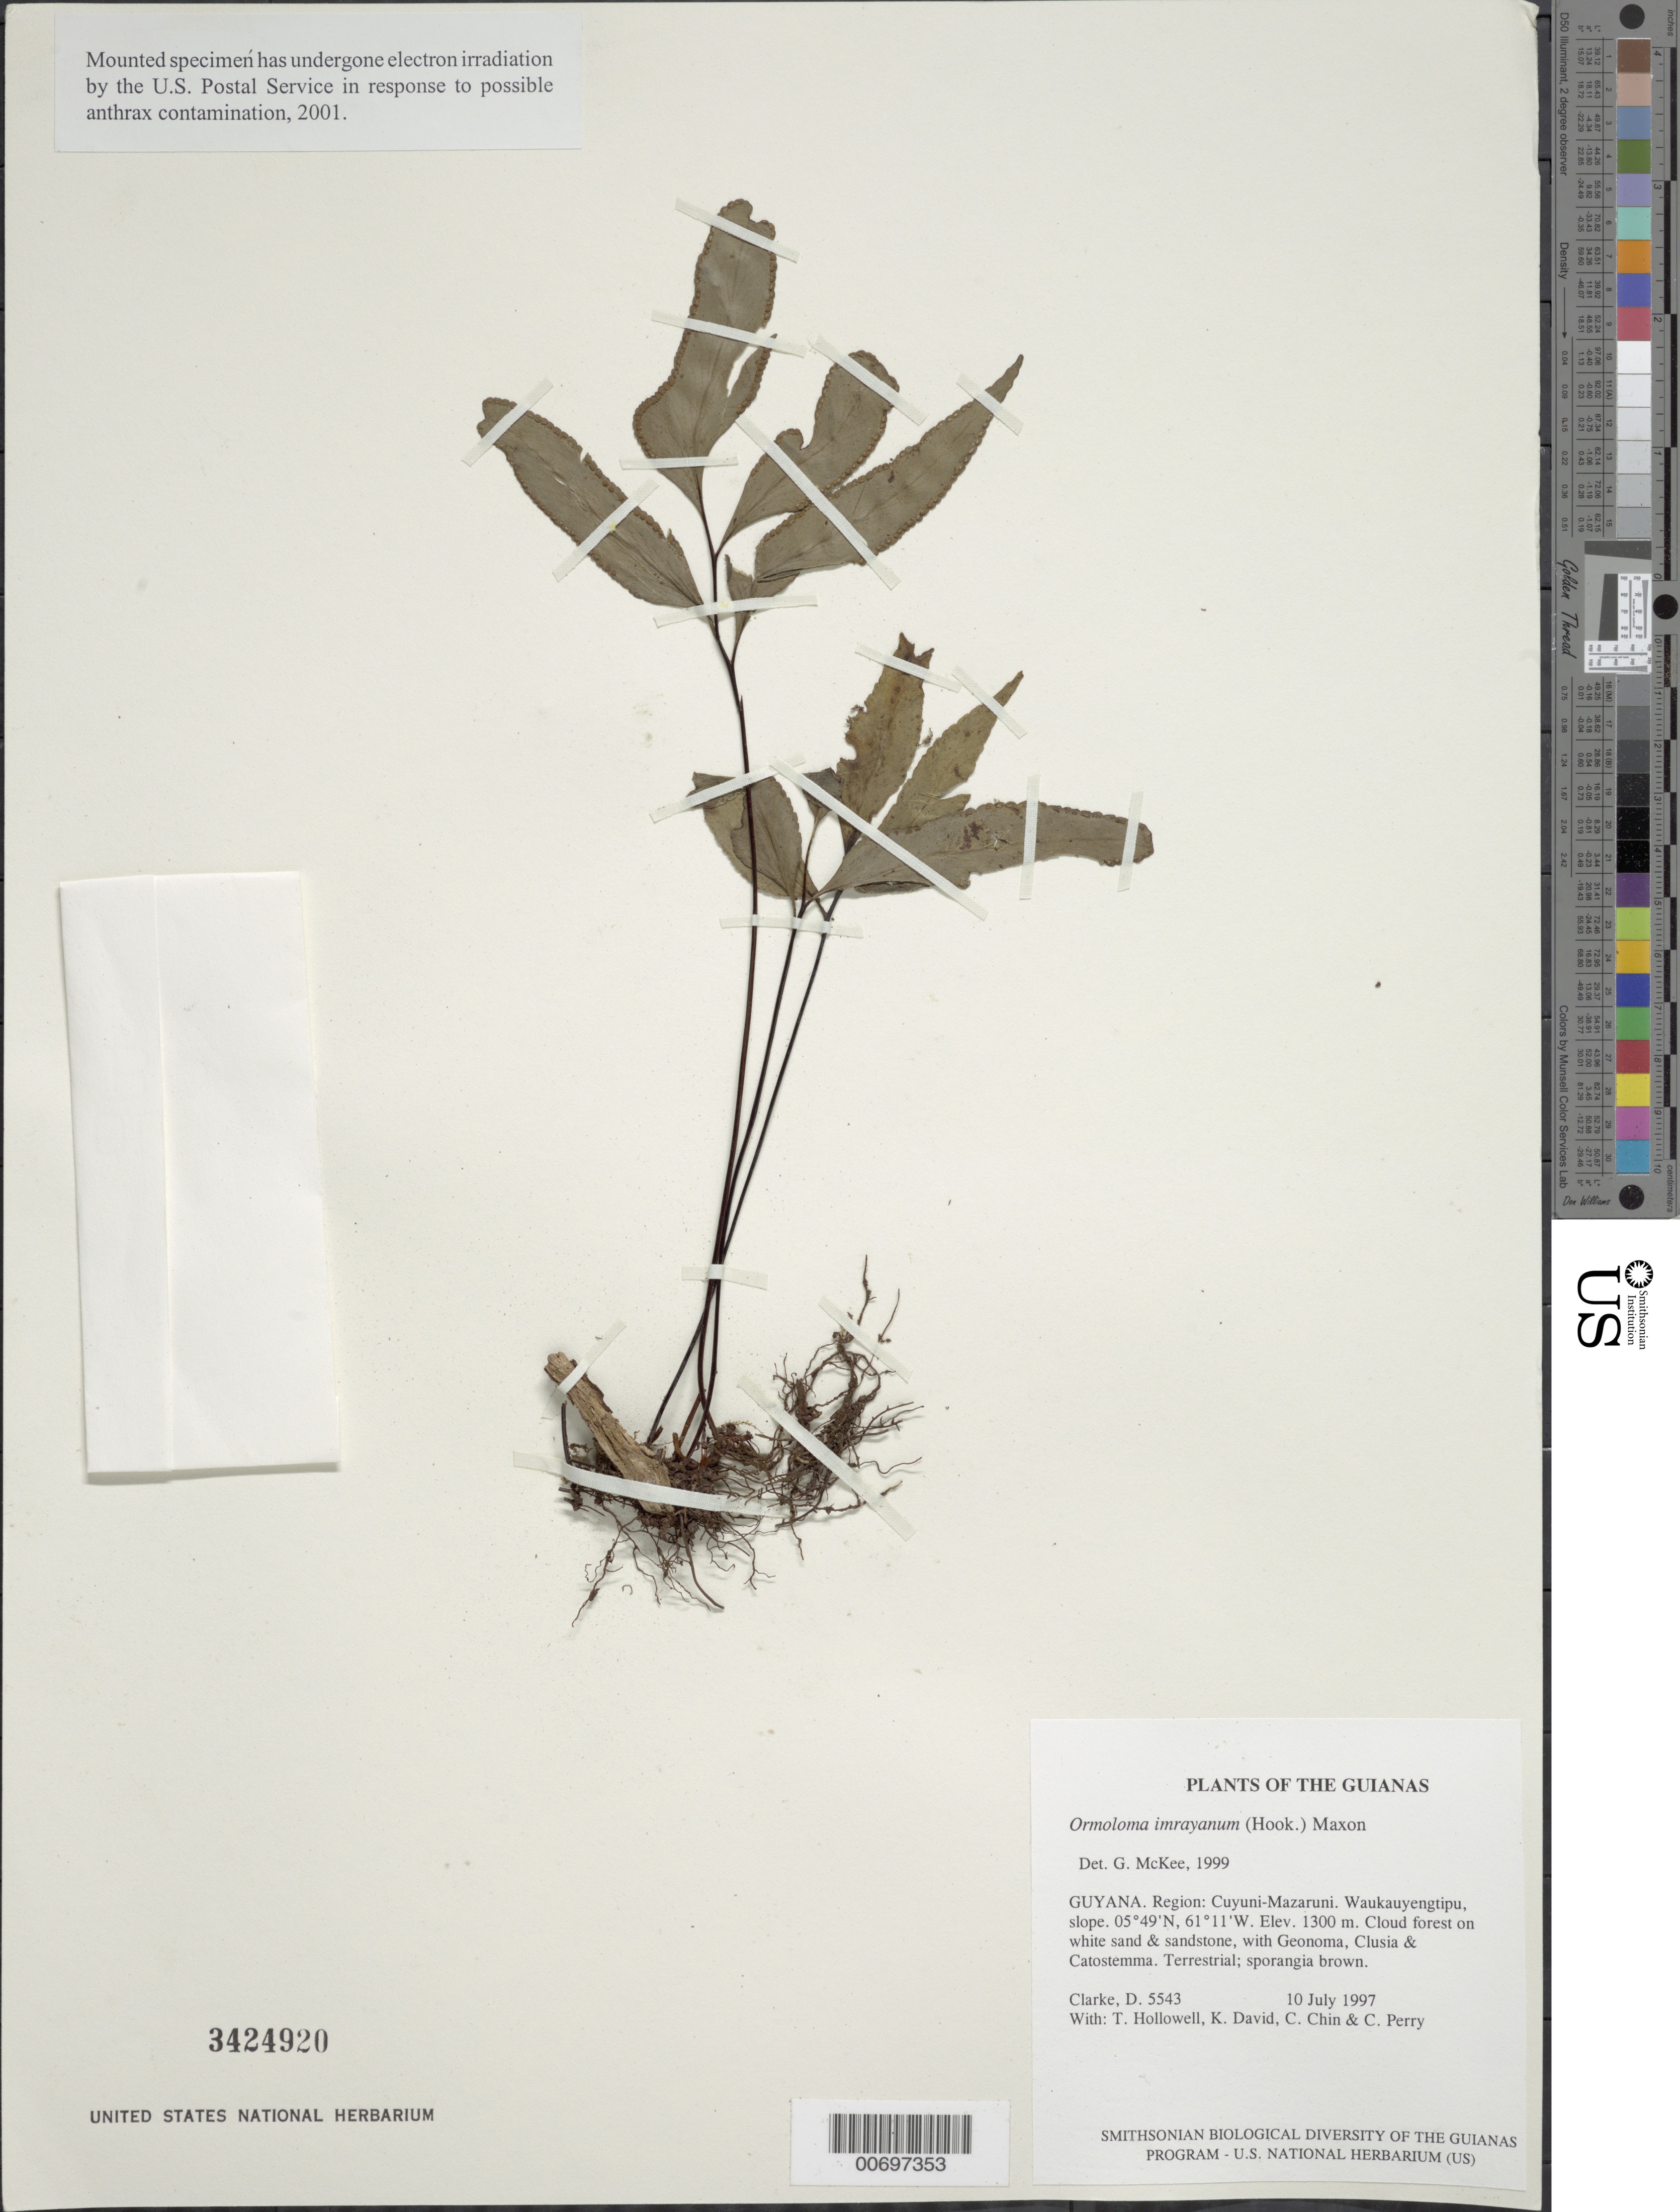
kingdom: Plantae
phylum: Tracheophyta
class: Polypodiopsida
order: Polypodiales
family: Lindsaeaceae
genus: Lindsaea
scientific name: Lindsaea imrayana comb. ined.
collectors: H. D. Clarke, T. Hollowell, K. David, C. Chin & C. Perry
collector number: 5543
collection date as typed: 10 July 1997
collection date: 1997-07-10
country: Guyana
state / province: Cuyuni-Mazaruni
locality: Waukauyengtipu, slope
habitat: Cloud forest on white sand & sandstone, with Geonoma, Clusia & Catostemma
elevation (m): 1300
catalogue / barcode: US 3424920